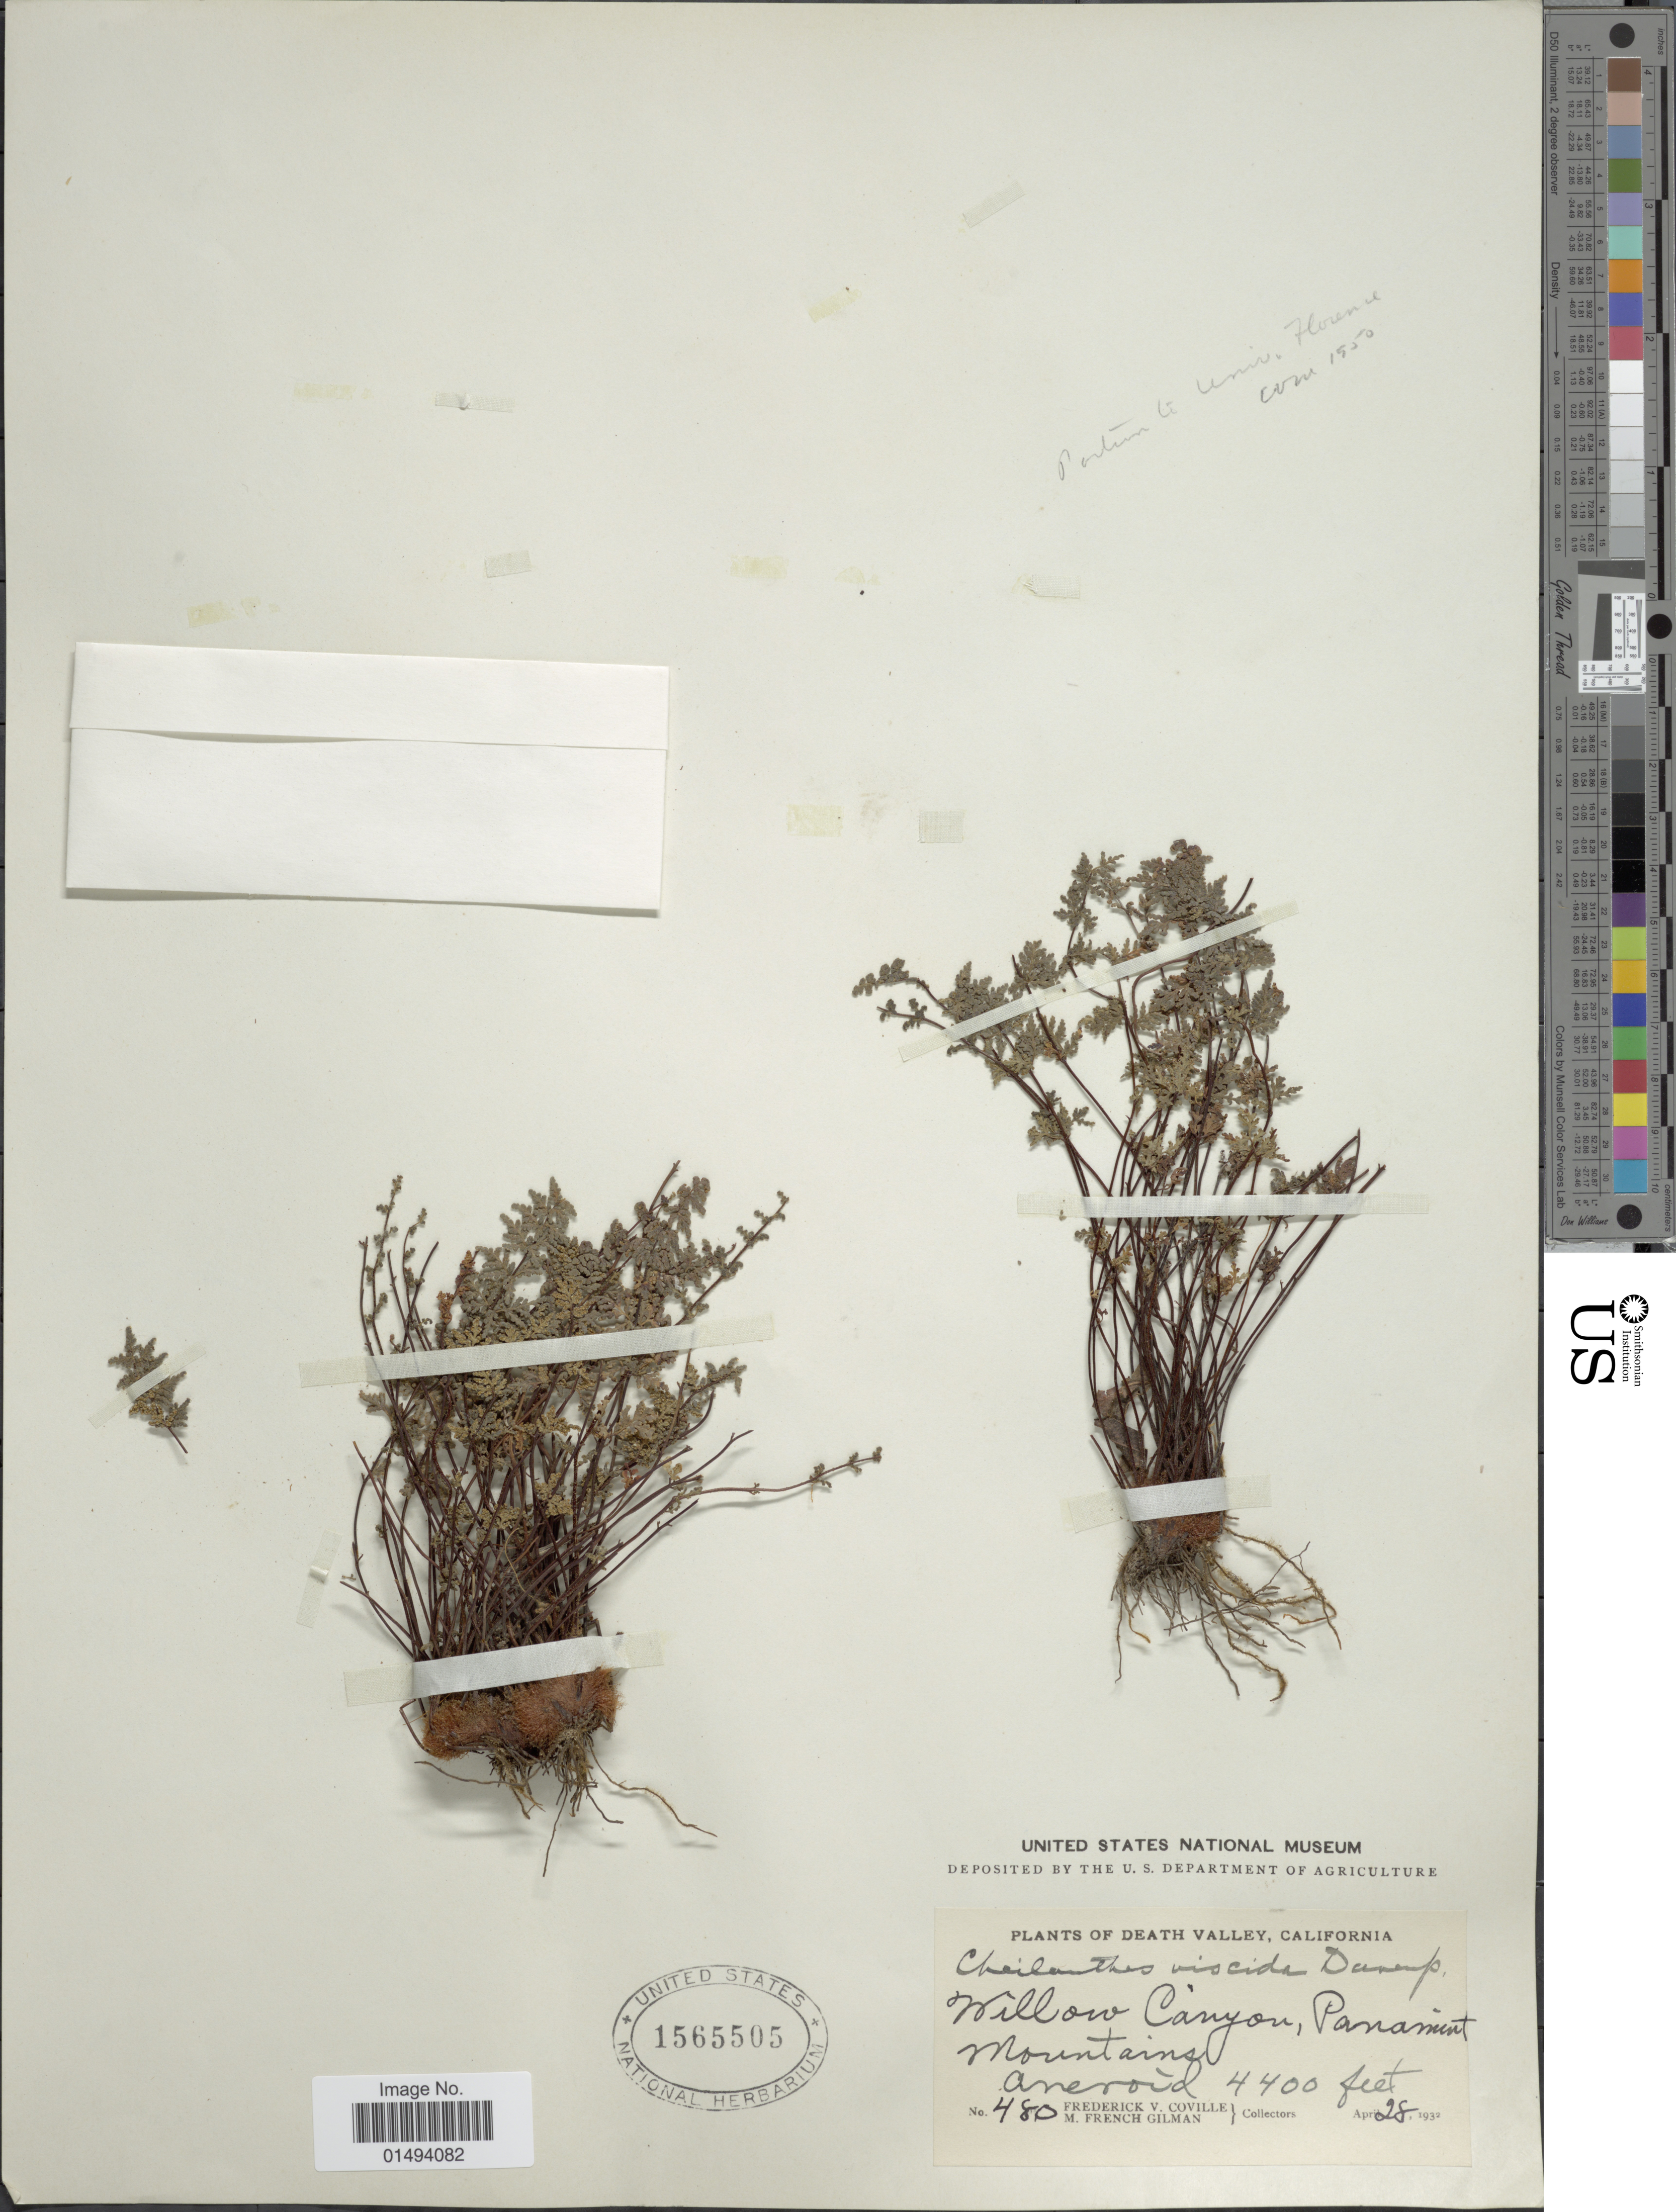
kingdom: Plantae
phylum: Tracheophyta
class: Polypodiopsida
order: Polypodiales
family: Pteridaceae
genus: Myriopteris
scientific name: Myriopteris viscida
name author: (Davenp.) Grusz & Windham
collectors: F. V. Coville & M. F. Gilman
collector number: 480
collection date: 1932-04-28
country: United States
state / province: California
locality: Death Valley of California, Willow Canyon, Panamint Mountains, Aneroid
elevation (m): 1341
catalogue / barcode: US 1565505